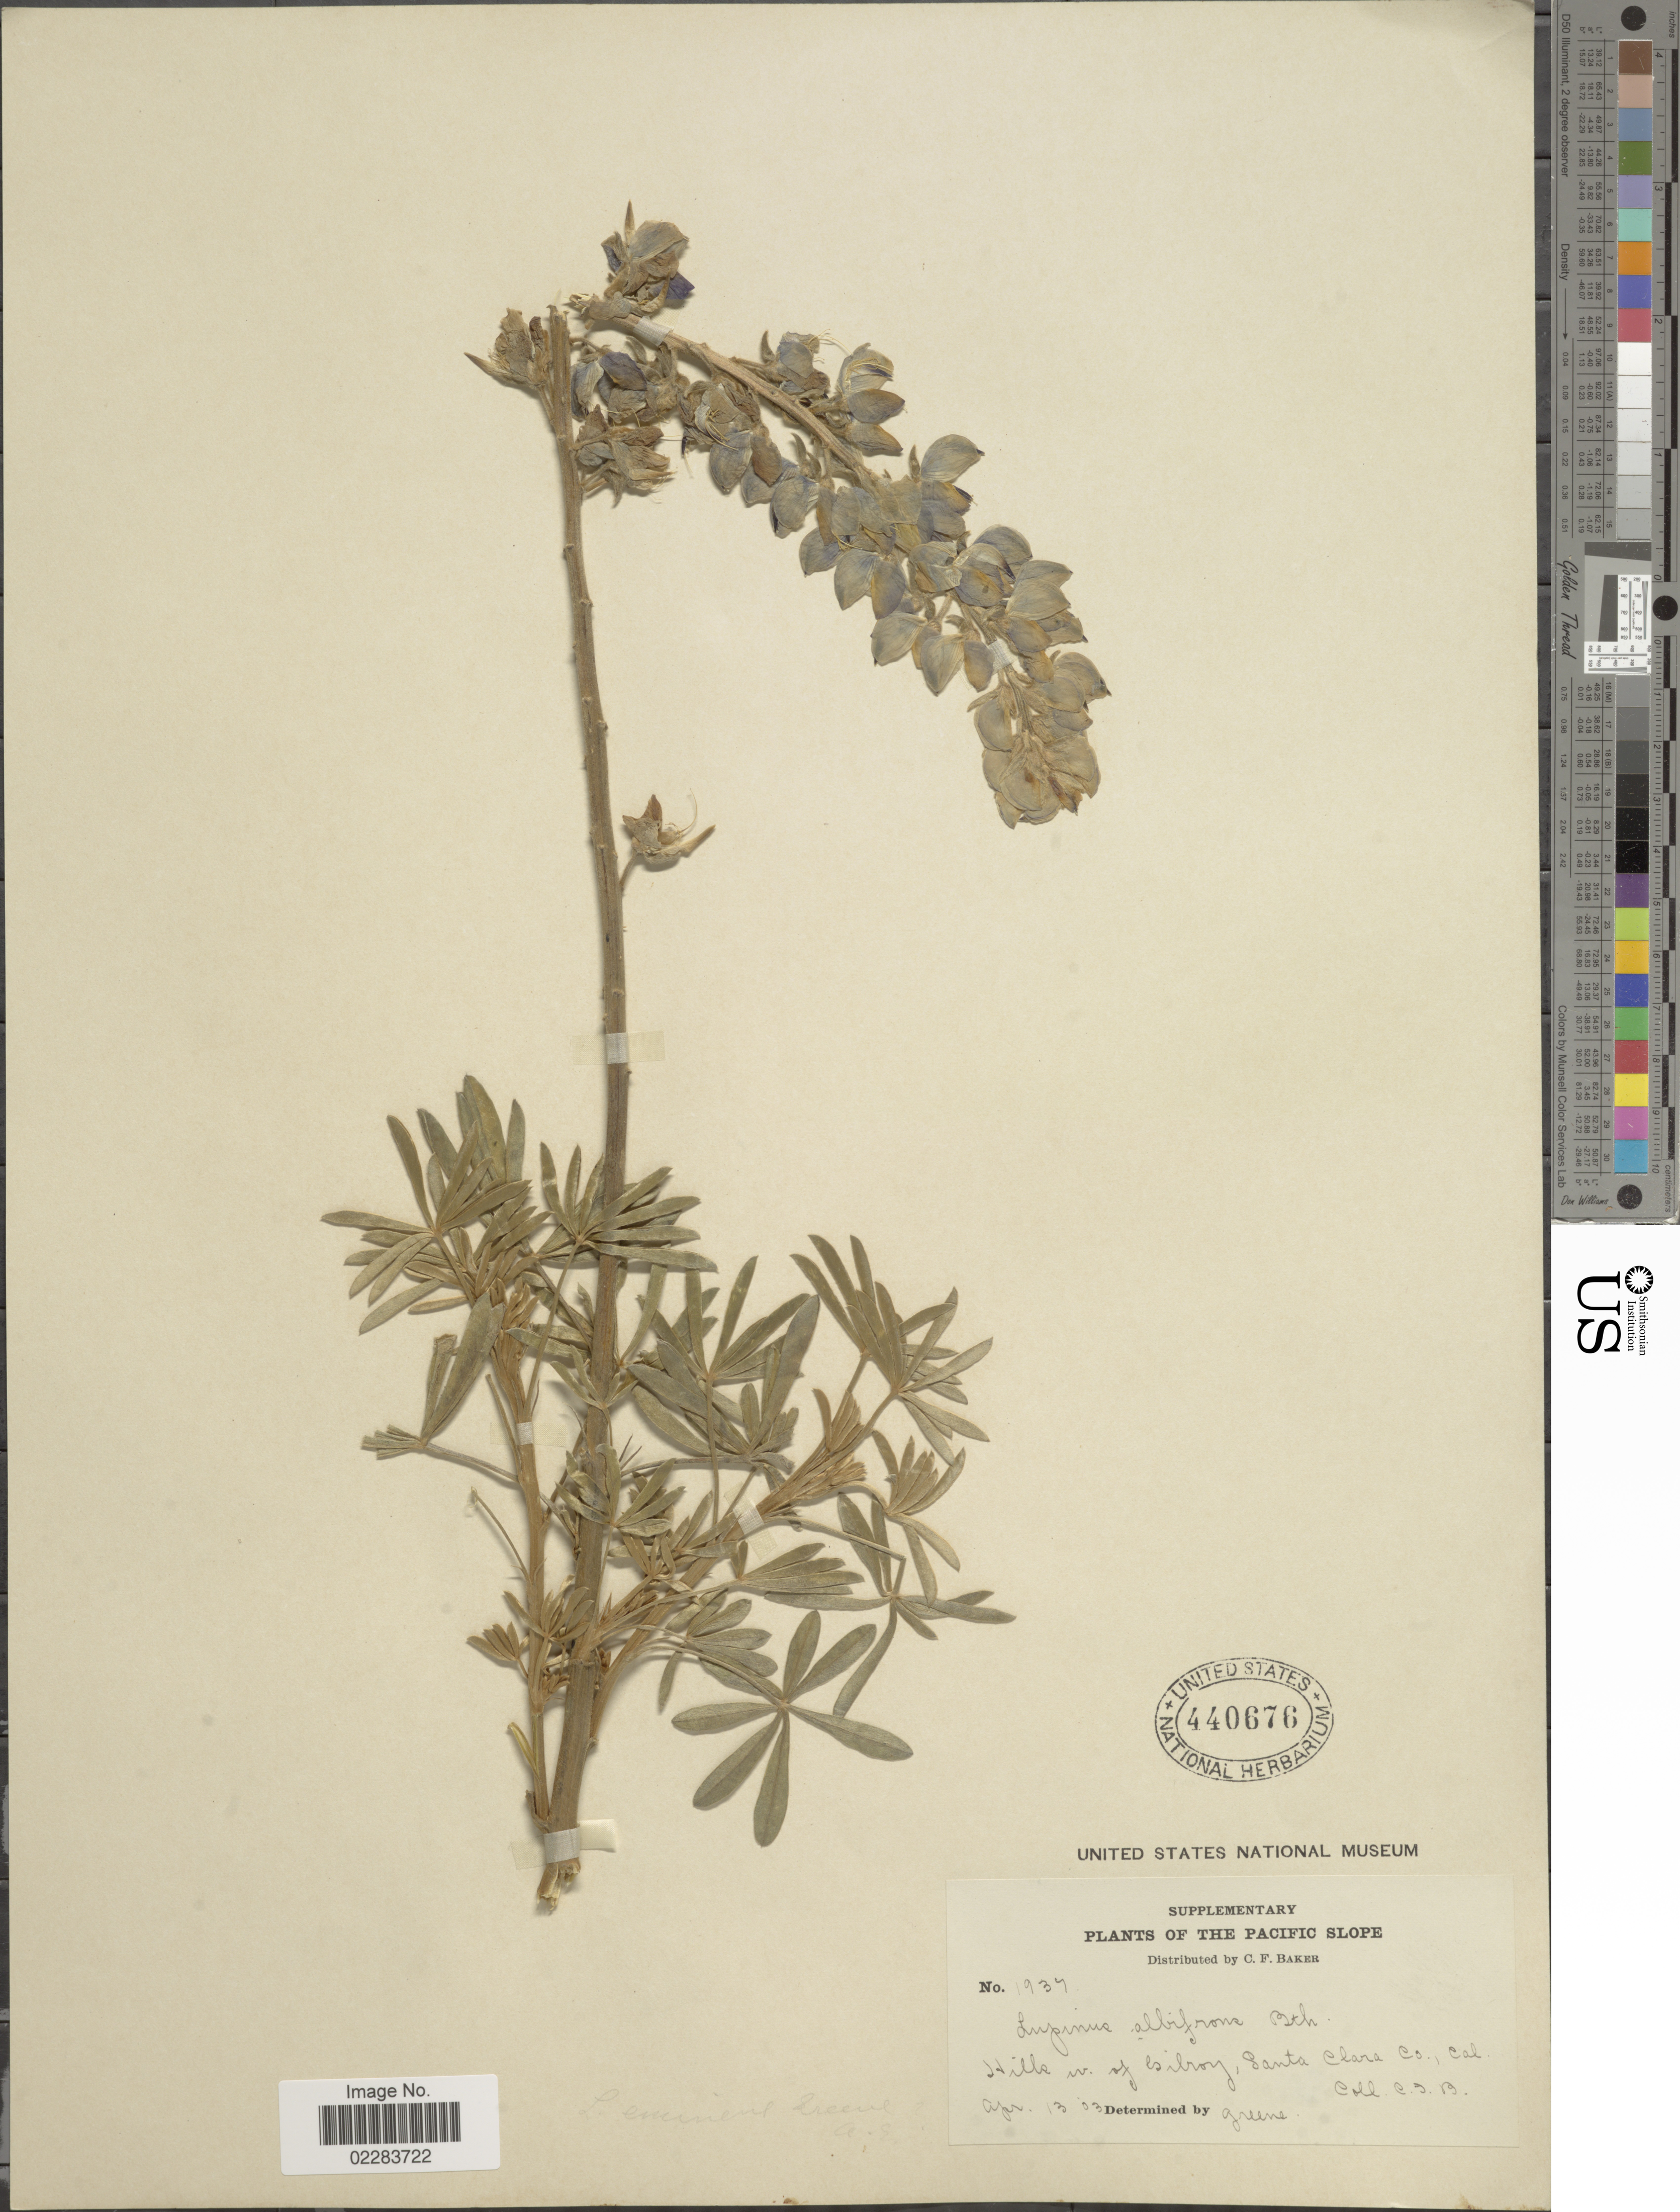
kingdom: Plantae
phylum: Tracheophyta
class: Magnoliopsida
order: Fabales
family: Fabaceae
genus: Lupinus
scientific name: Lupinus albifrons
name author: Benth.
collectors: C. F. Baker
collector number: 1937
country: United States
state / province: California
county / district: Santa Clara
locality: Pacific Slope. Hills w. of Gilroy, Santa Clara Co., Cal.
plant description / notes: Corrected "Hills n. of giborg, Santa Clara, Cal. Pacific Slopes." to "Pacific Slope. Hills w. of Gilroy, Santa Clara Co., Cal."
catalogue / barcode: US 440676